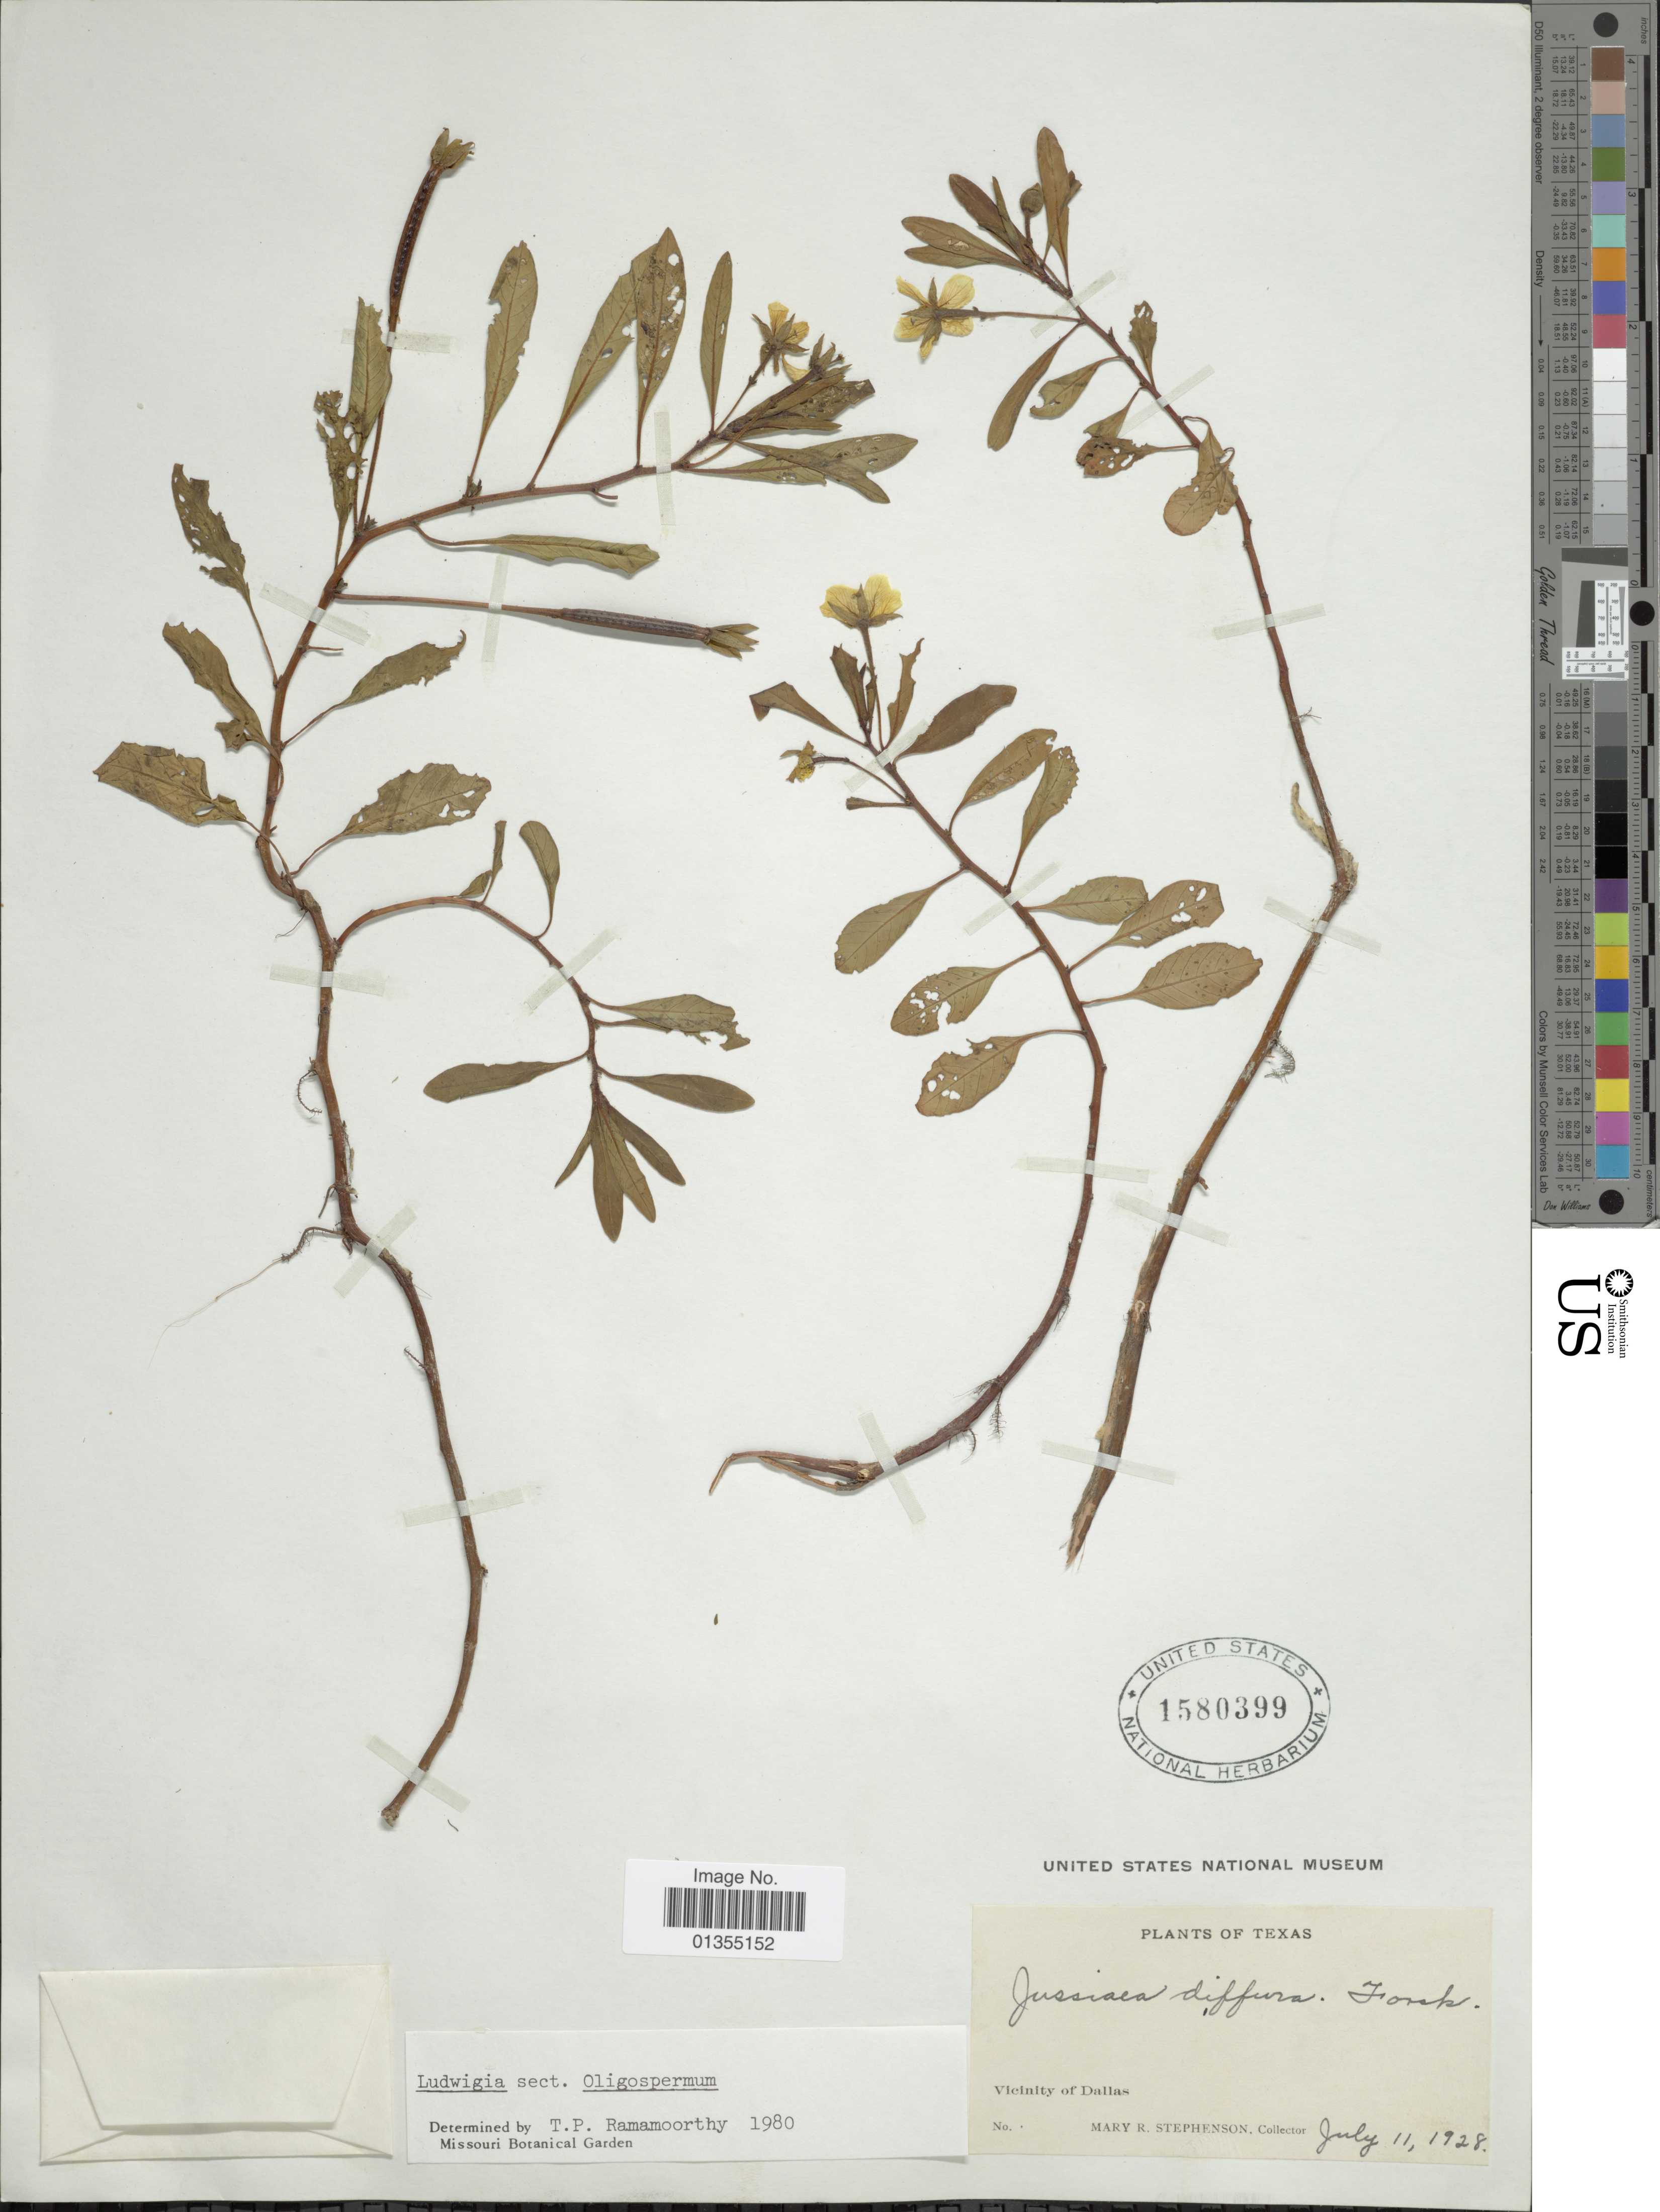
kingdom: Plantae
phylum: Tracheophyta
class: Magnoliopsida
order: Myrtales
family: Onagraceae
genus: Ludwigia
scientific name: Ludwigia stolonifera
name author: (Guill. & Perr.) P.H. Raven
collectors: M. Stephenson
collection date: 1928-07-11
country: United States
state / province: Texas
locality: Vicinity of Dallas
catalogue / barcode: US 1580399